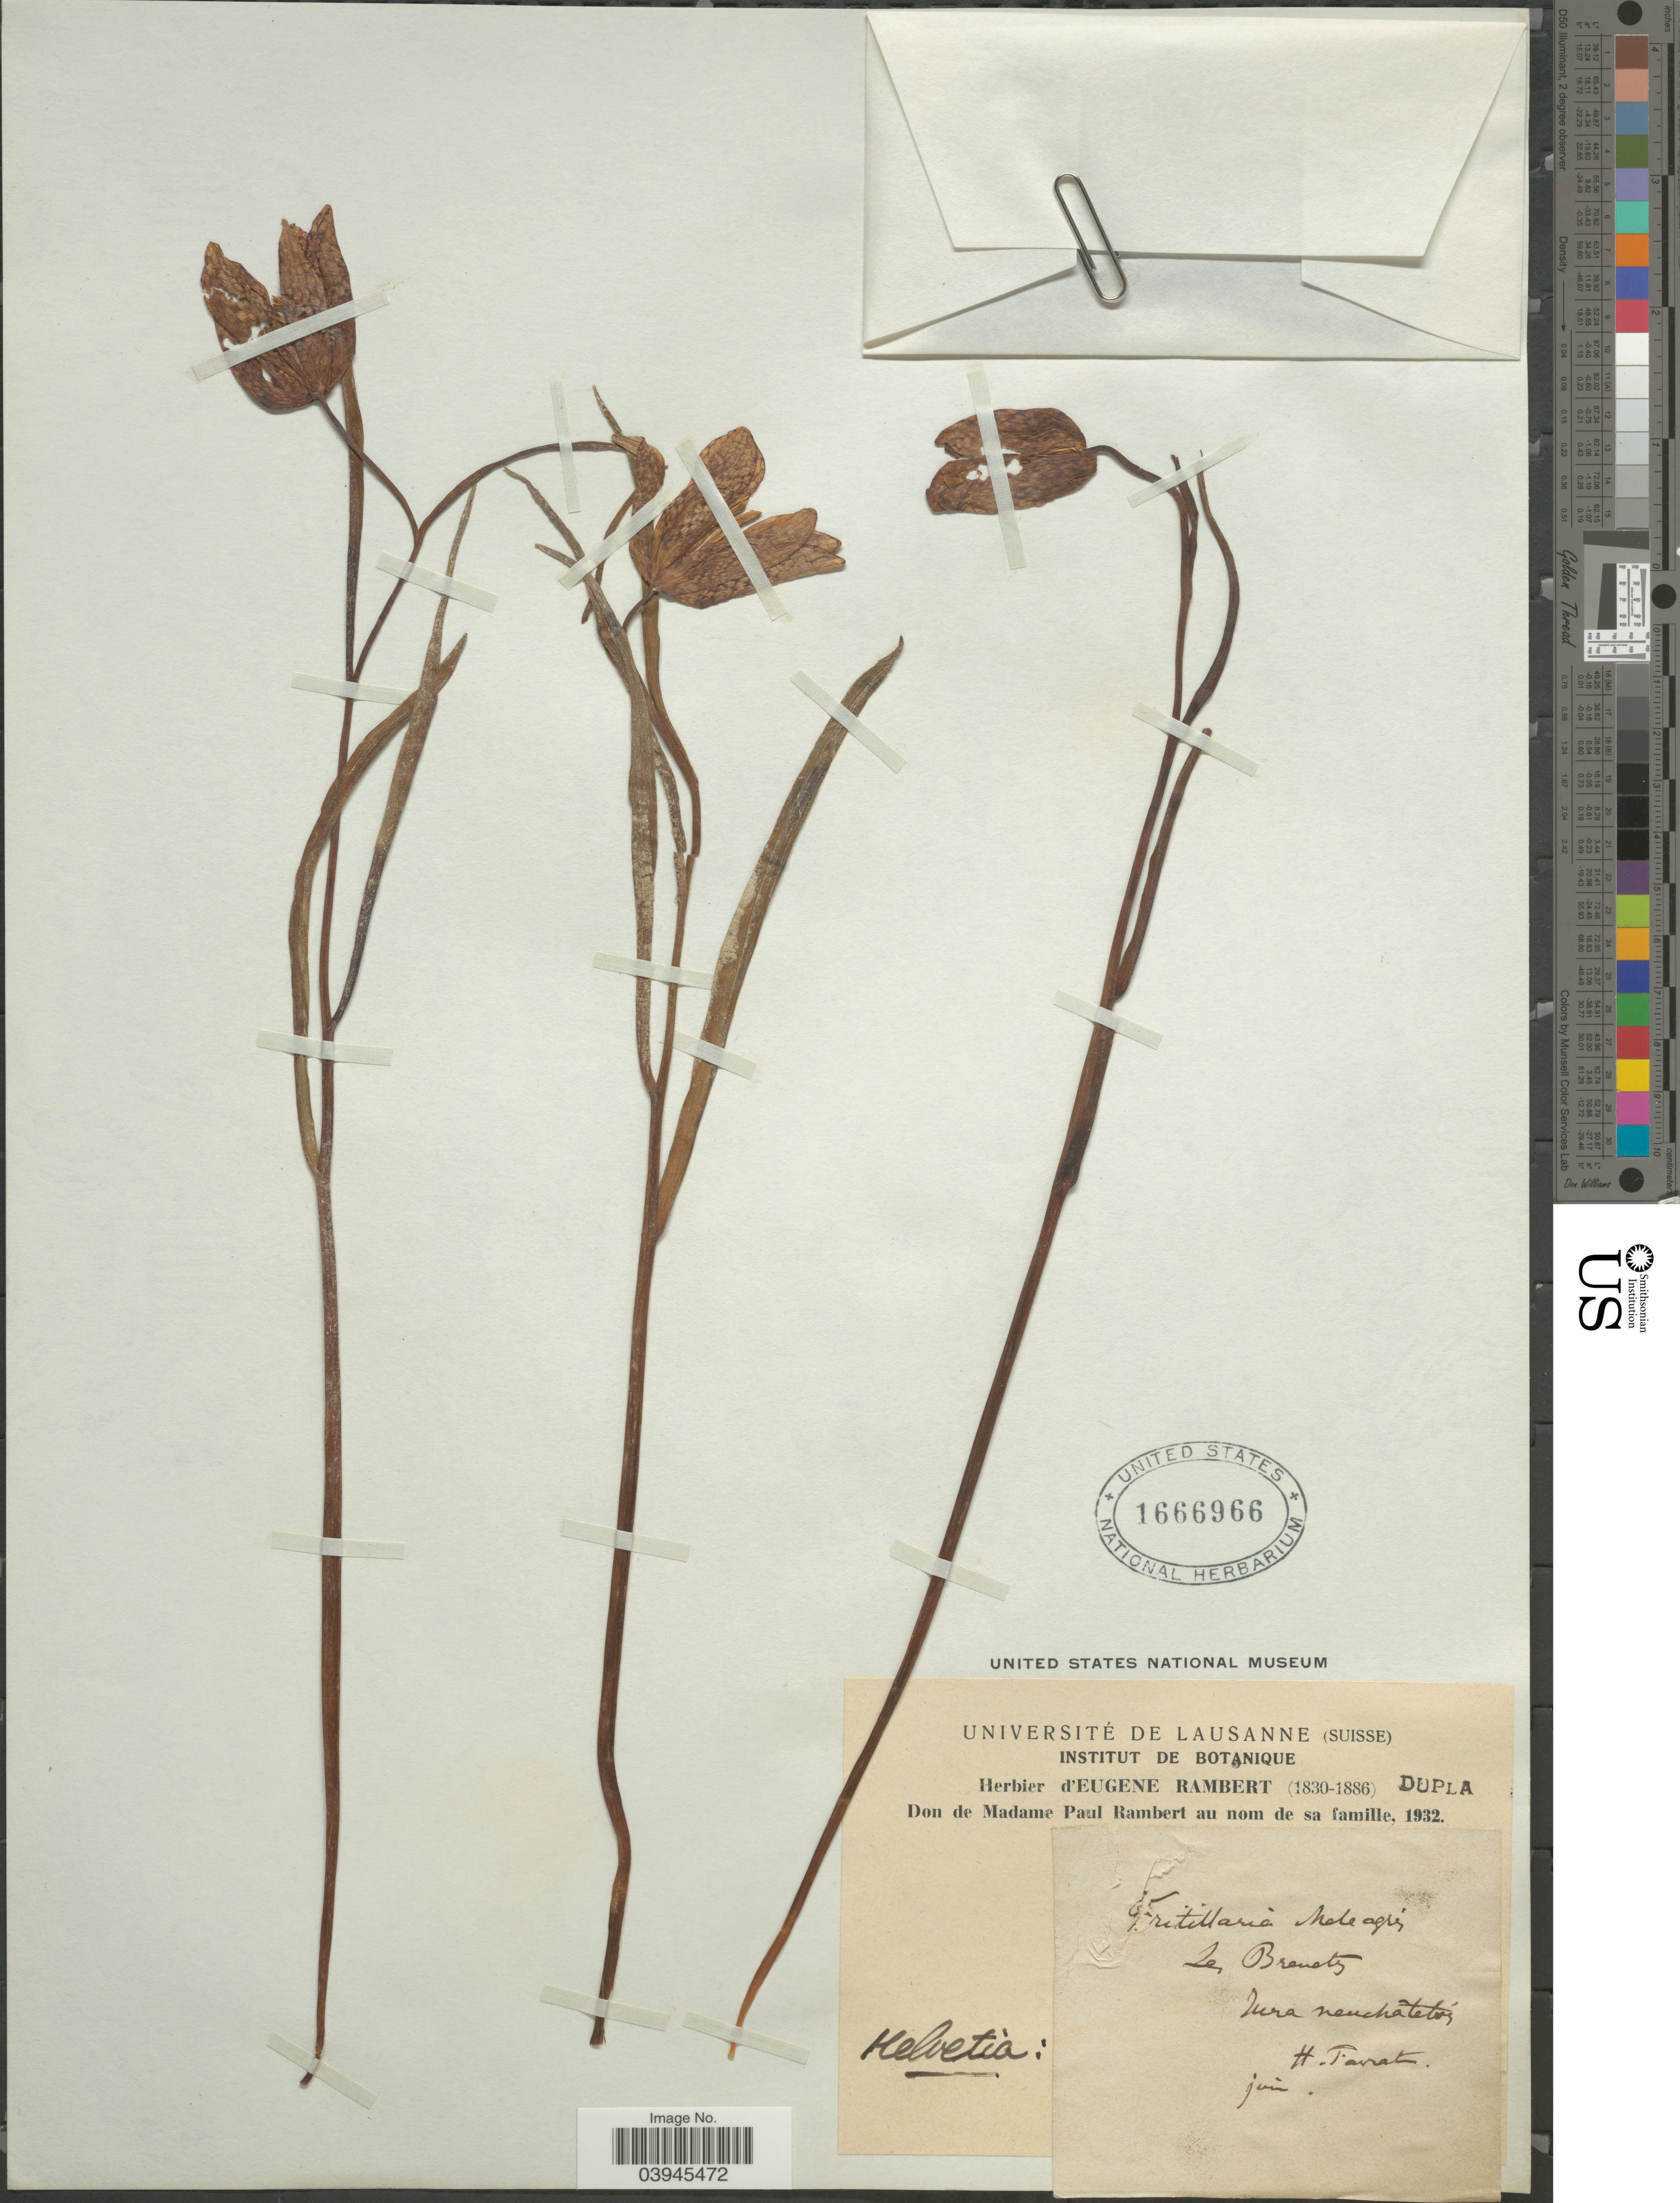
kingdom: Plantae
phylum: Tracheophyta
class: Liliopsida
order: Liliales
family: Liliaceae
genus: Fritillaria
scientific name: Fritillaria meleagris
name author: Lindl.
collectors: H. Favrat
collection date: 1830-06/1886-06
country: Switzerland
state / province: Neuchâtel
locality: Helvetia: Les Branats. Jura Neuchâtelós.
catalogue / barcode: US 1666966